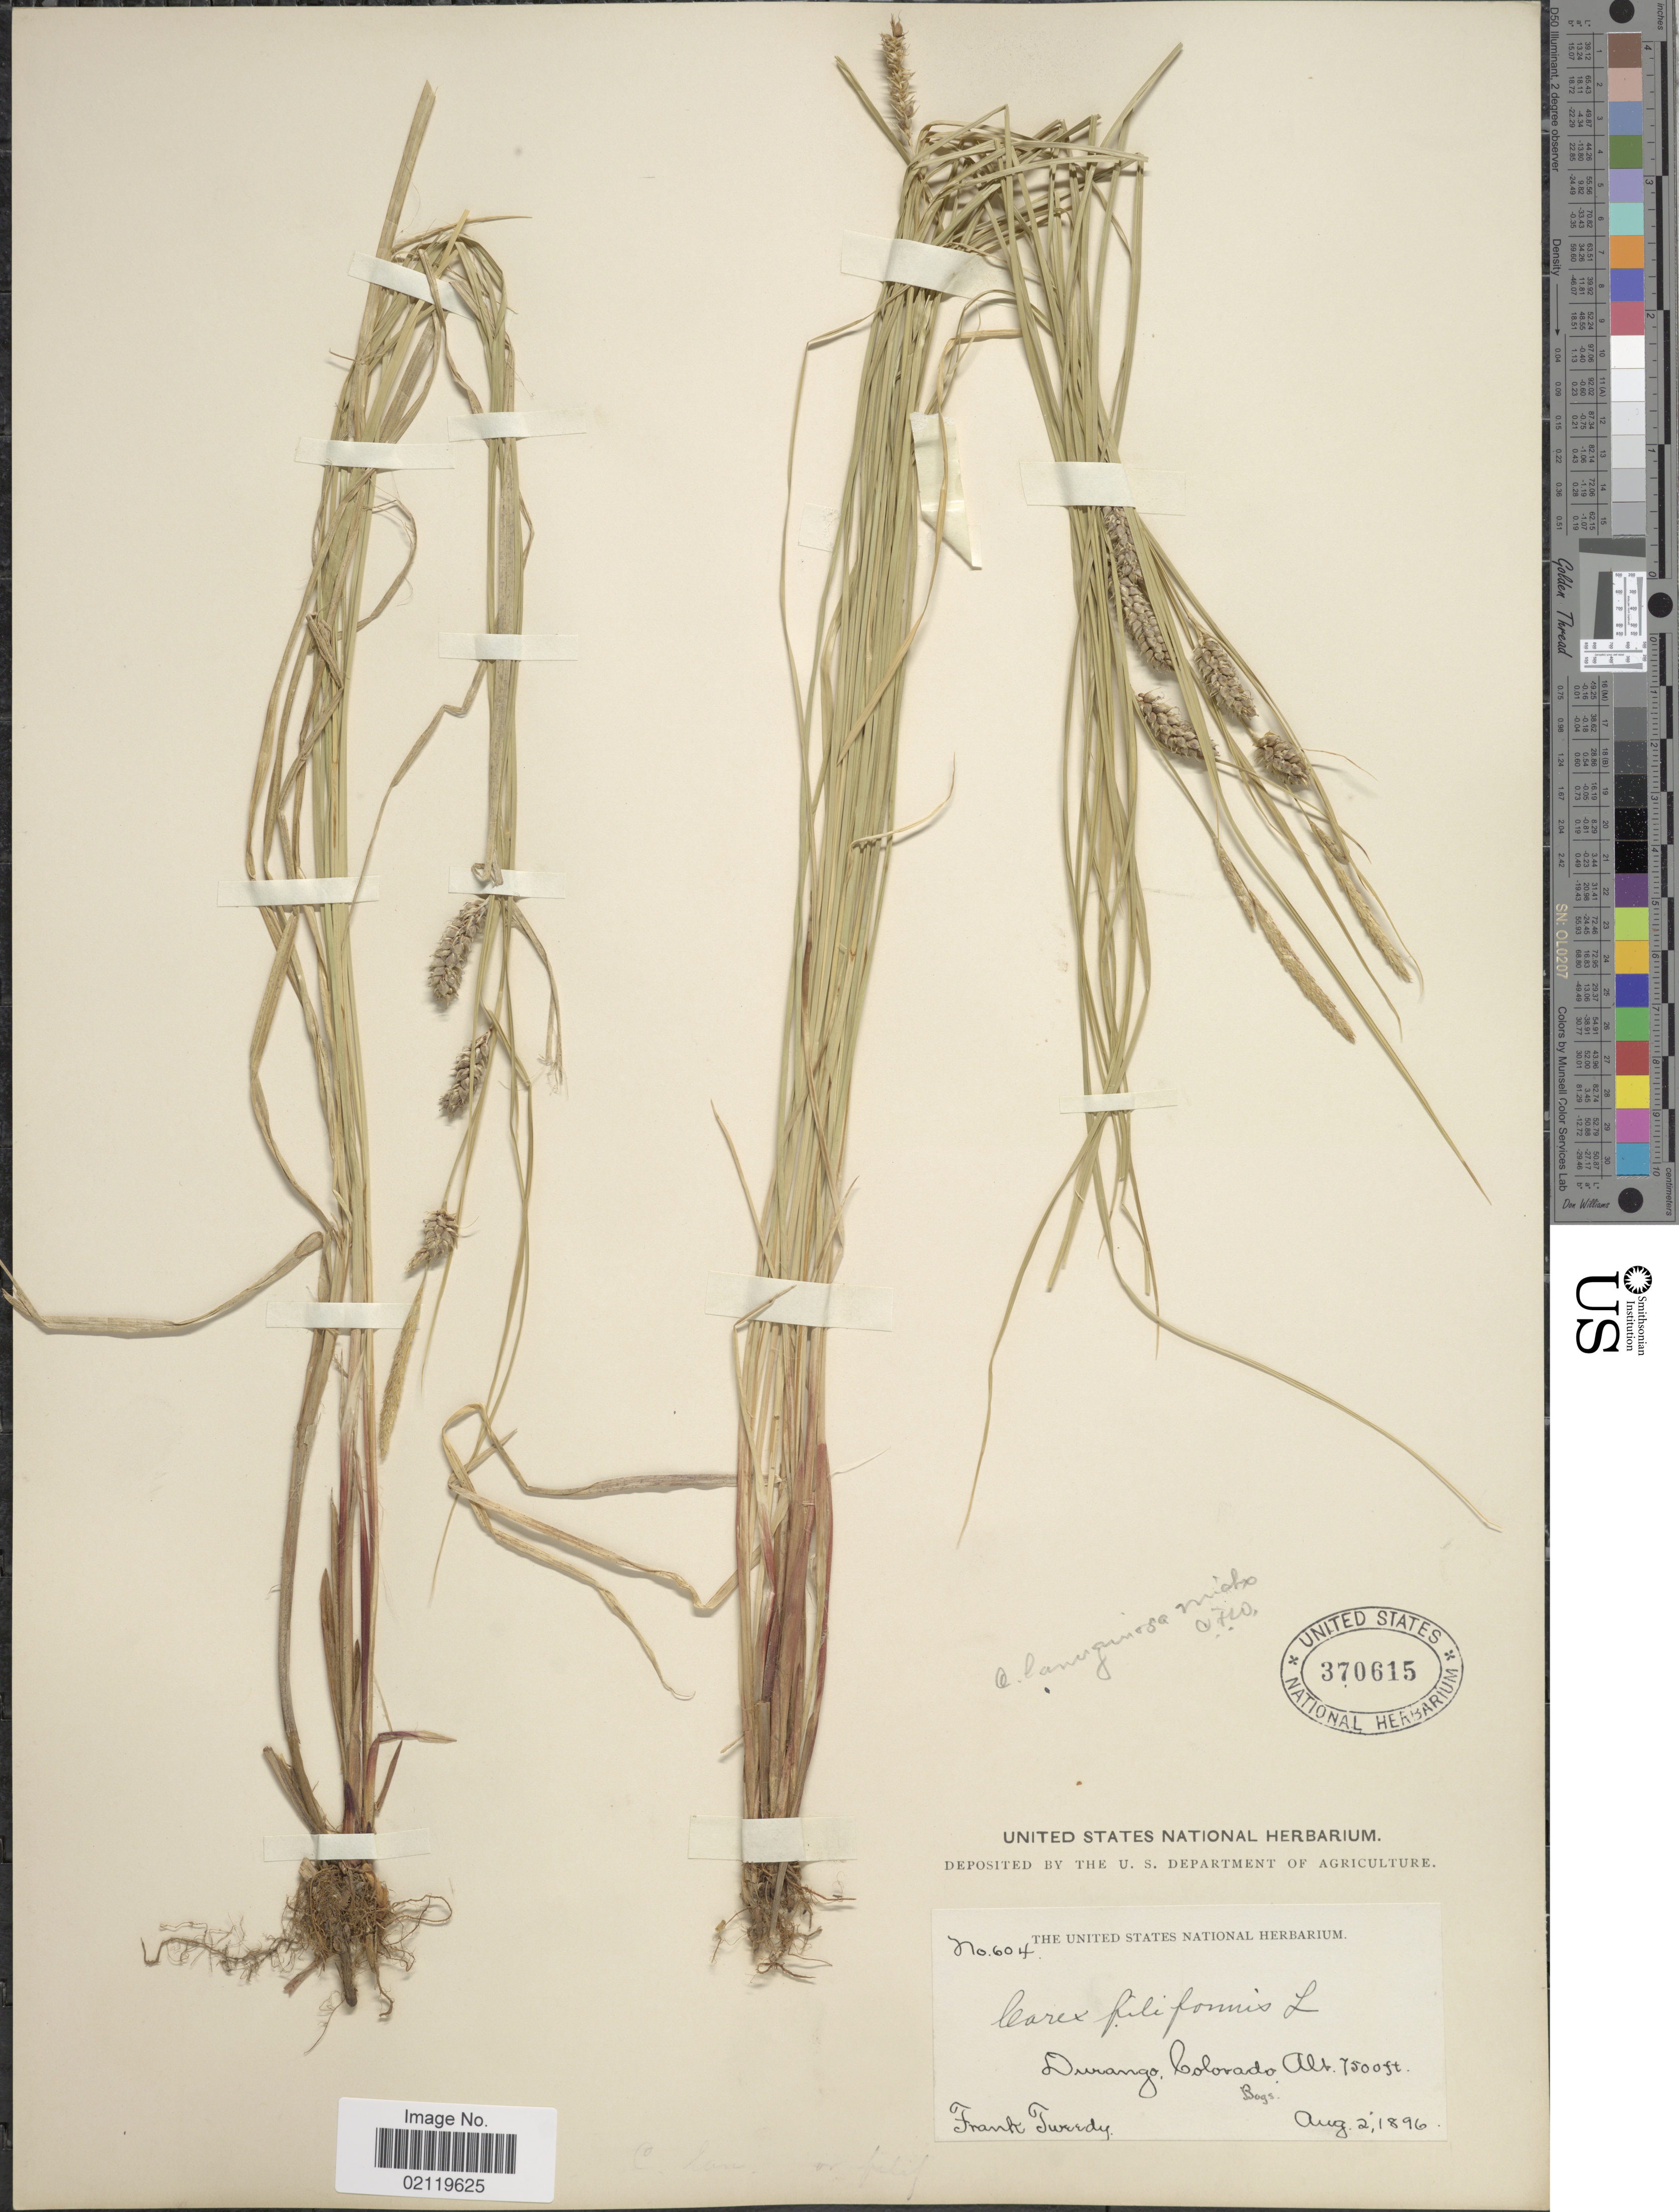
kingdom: Plantae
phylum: Tracheophyta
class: Liliopsida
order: Poales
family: Cyperaceae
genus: Carex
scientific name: Carex pellita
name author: Muhl. ex Willd.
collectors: F. Tweedy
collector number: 604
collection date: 1896-08-02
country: United States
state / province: Colorado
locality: Durango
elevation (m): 2286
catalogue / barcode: US 370615